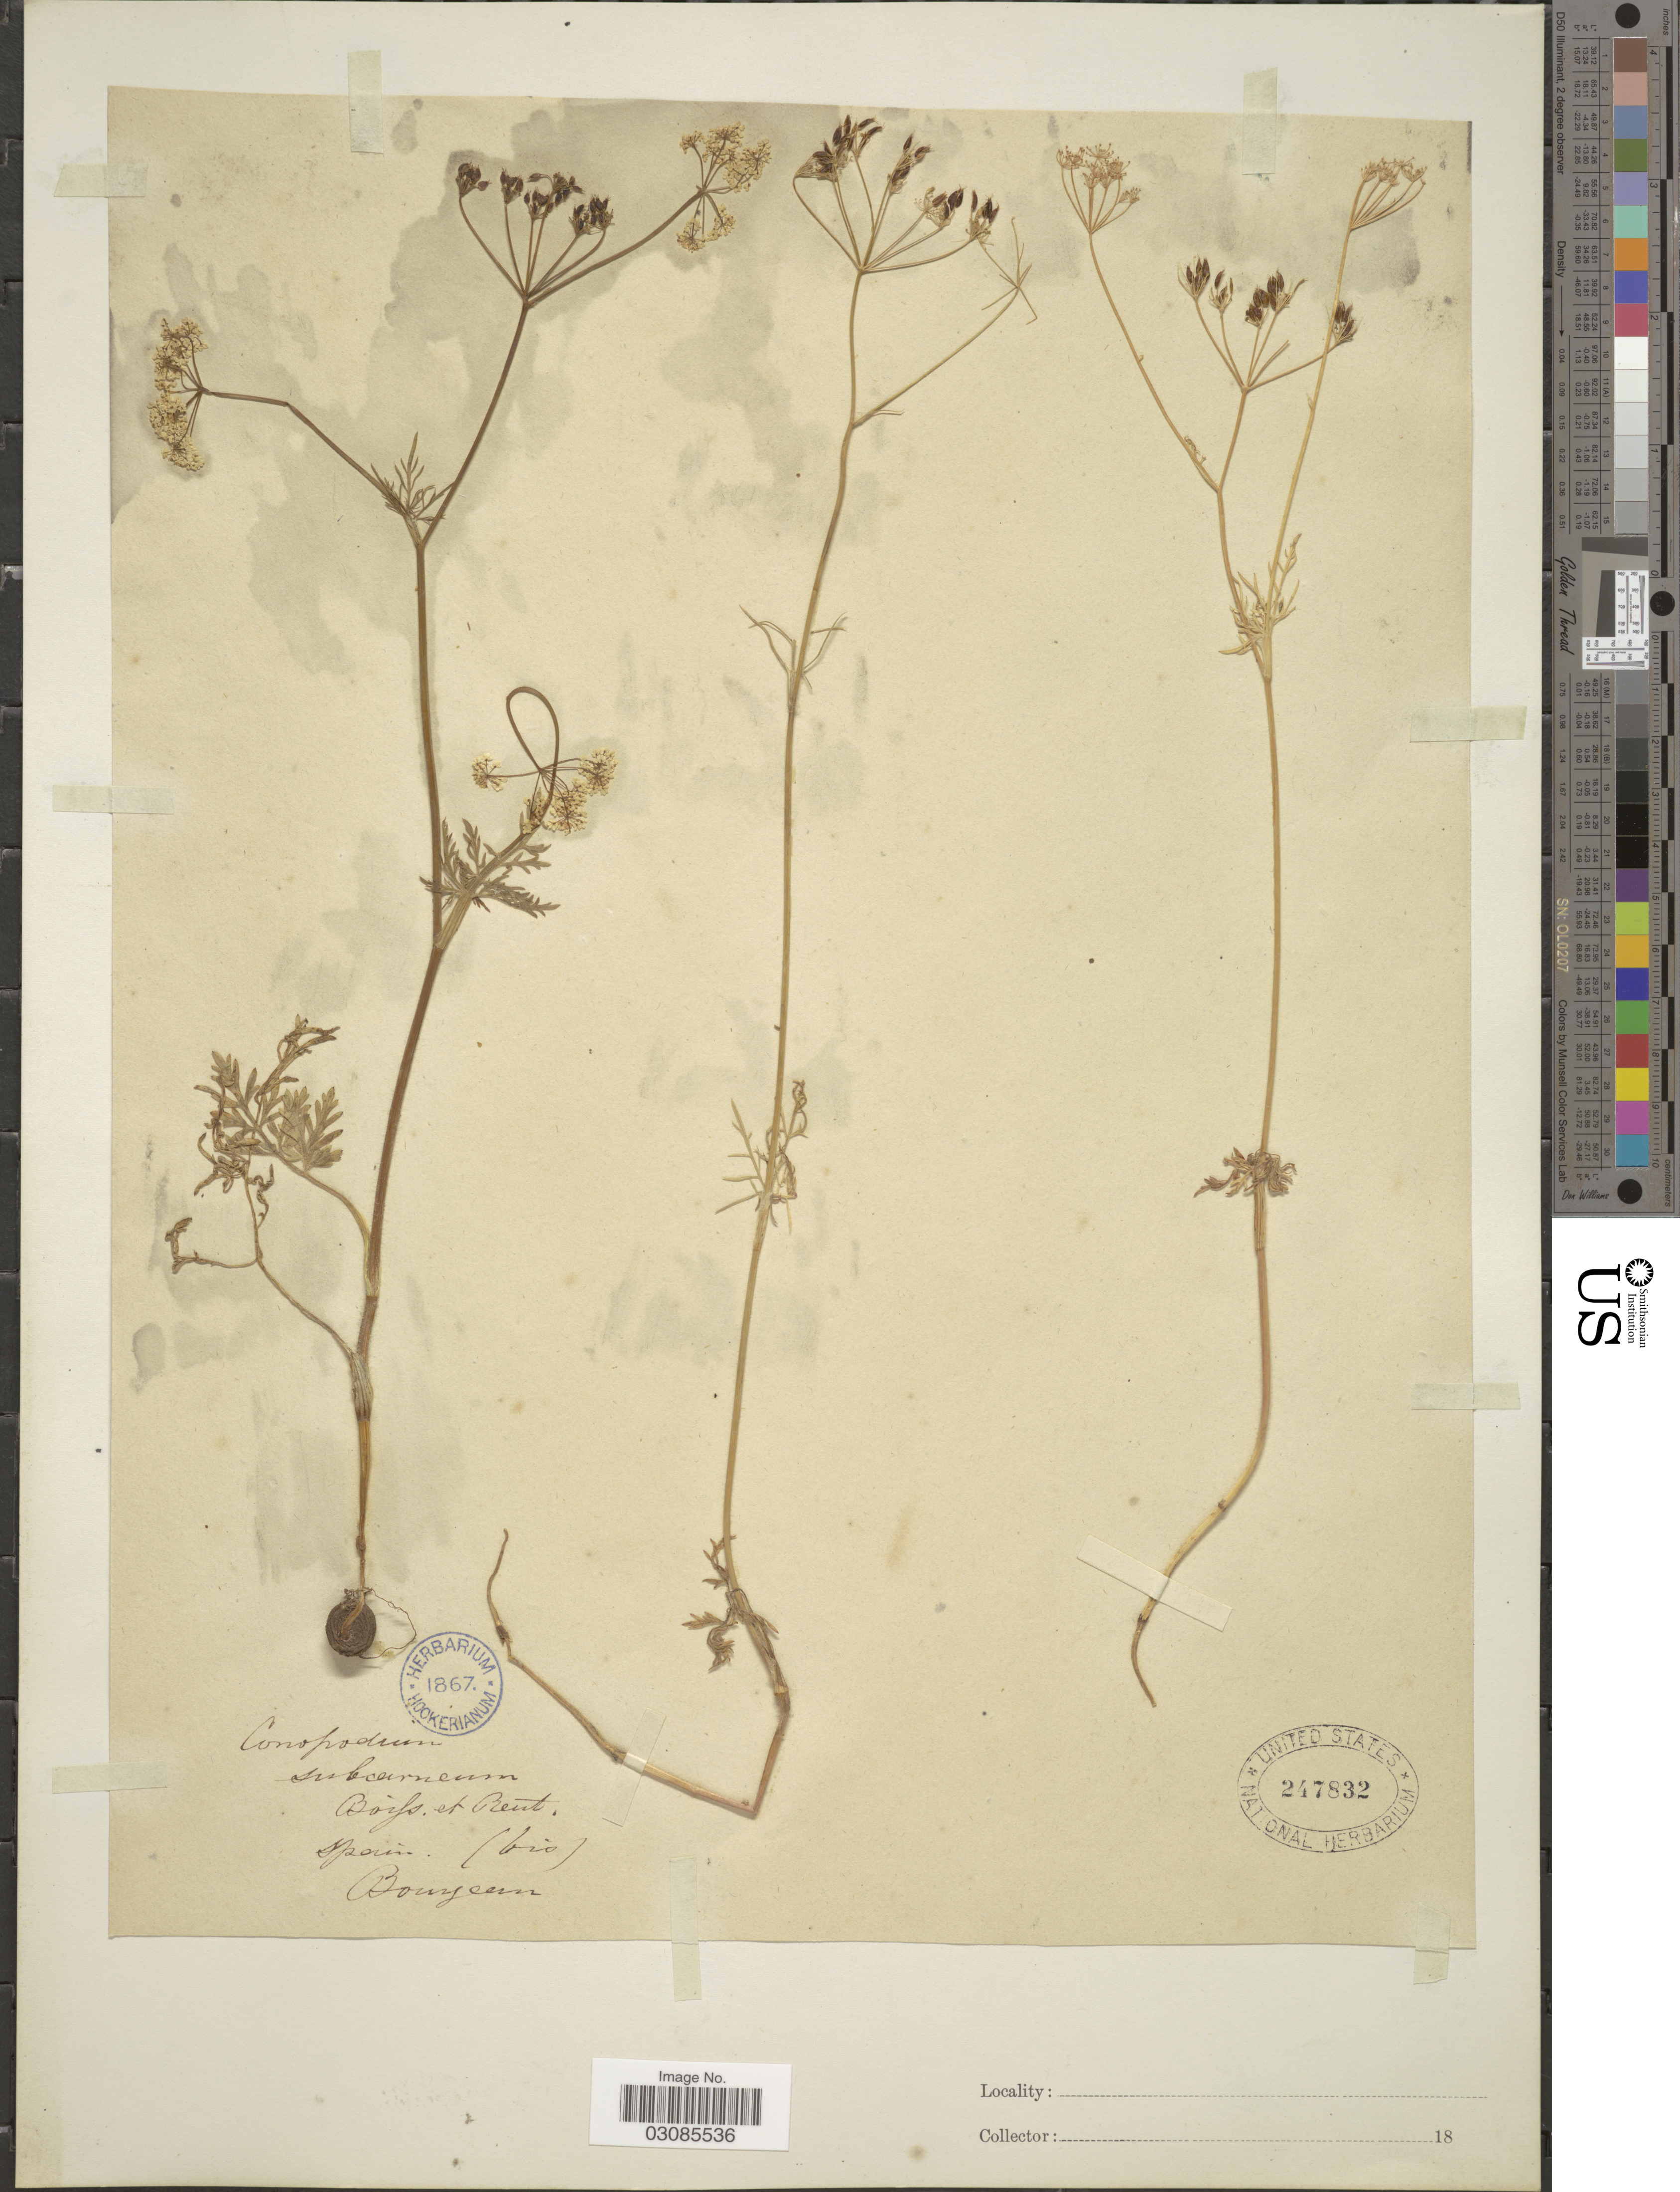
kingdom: Plantae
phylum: Tracheophyta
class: Magnoliopsida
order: Apiales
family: Apiaceae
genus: Conopodium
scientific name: Conopodium subcarneum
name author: (Boiss. & Reut.) Boiss.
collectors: -. Bourgeau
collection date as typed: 18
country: Spain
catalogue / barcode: US 247832